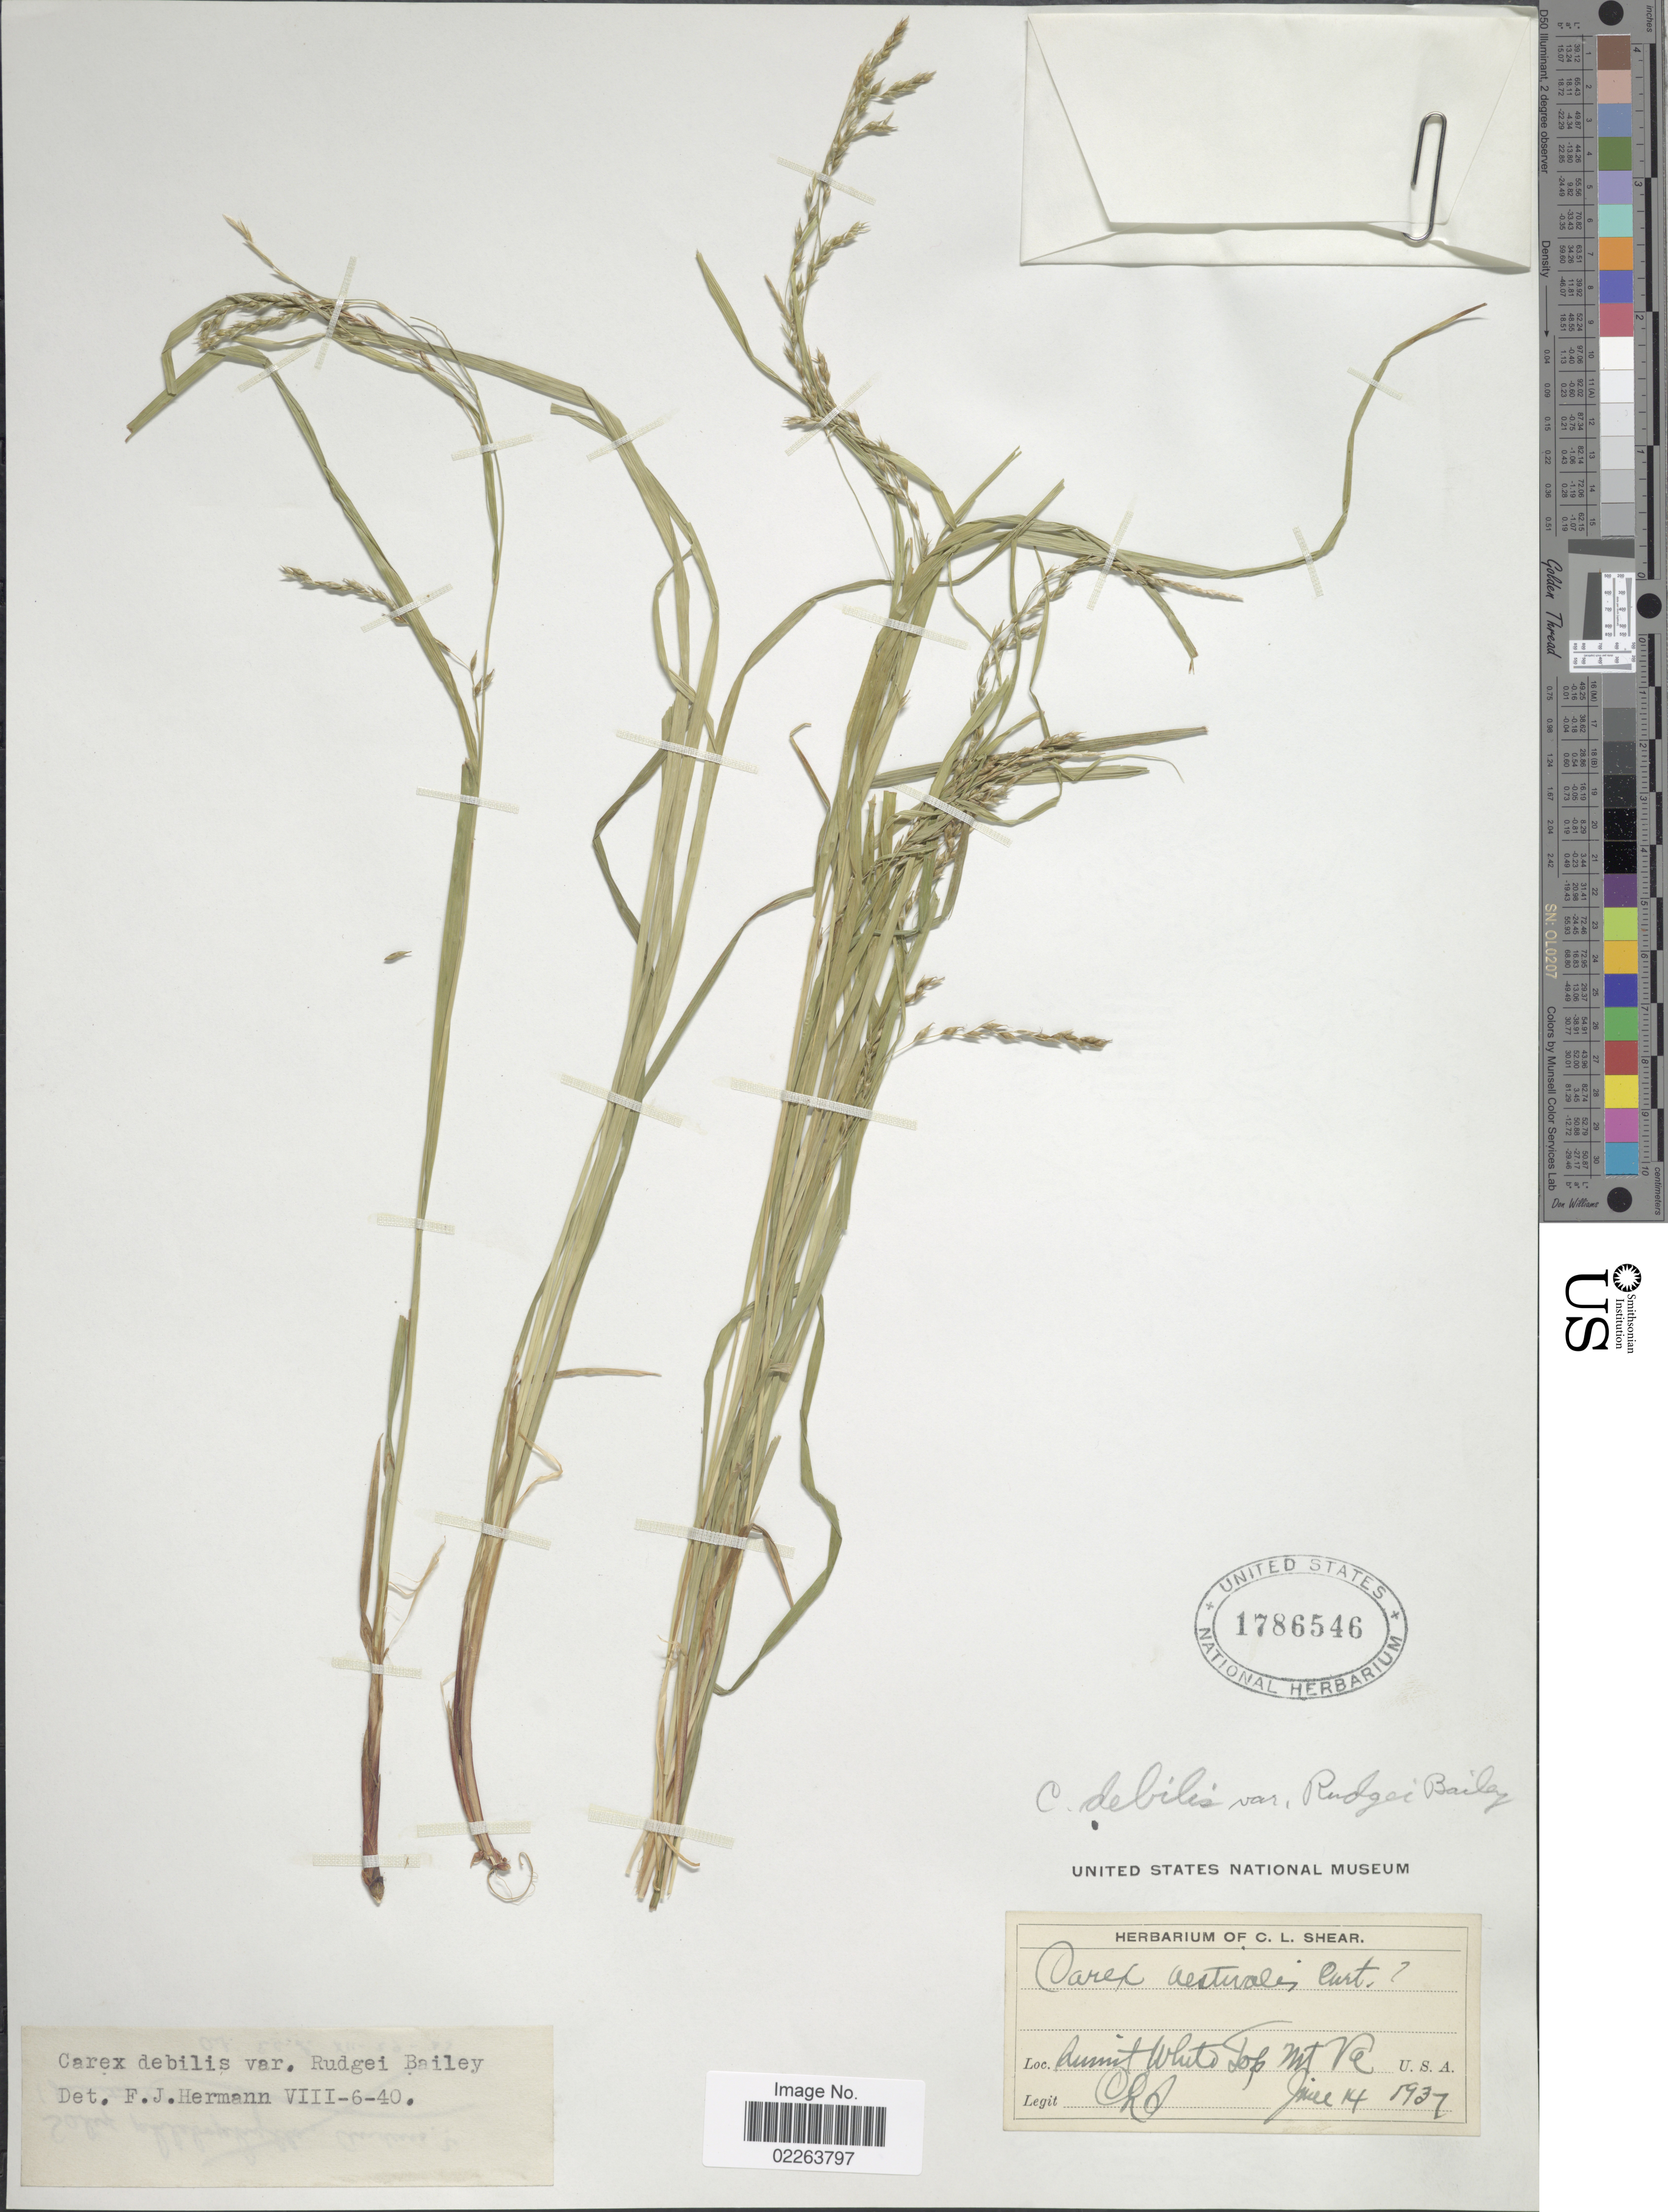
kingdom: Plantae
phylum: Tracheophyta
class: Liliopsida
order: Poales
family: Cyperaceae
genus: Carex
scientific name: Carex flexuosa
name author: Muhl. ex Willd.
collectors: C. L. Shear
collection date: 1937-06-14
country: United States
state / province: Virginia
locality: Summit White Top Mt.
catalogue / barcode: US 1786546